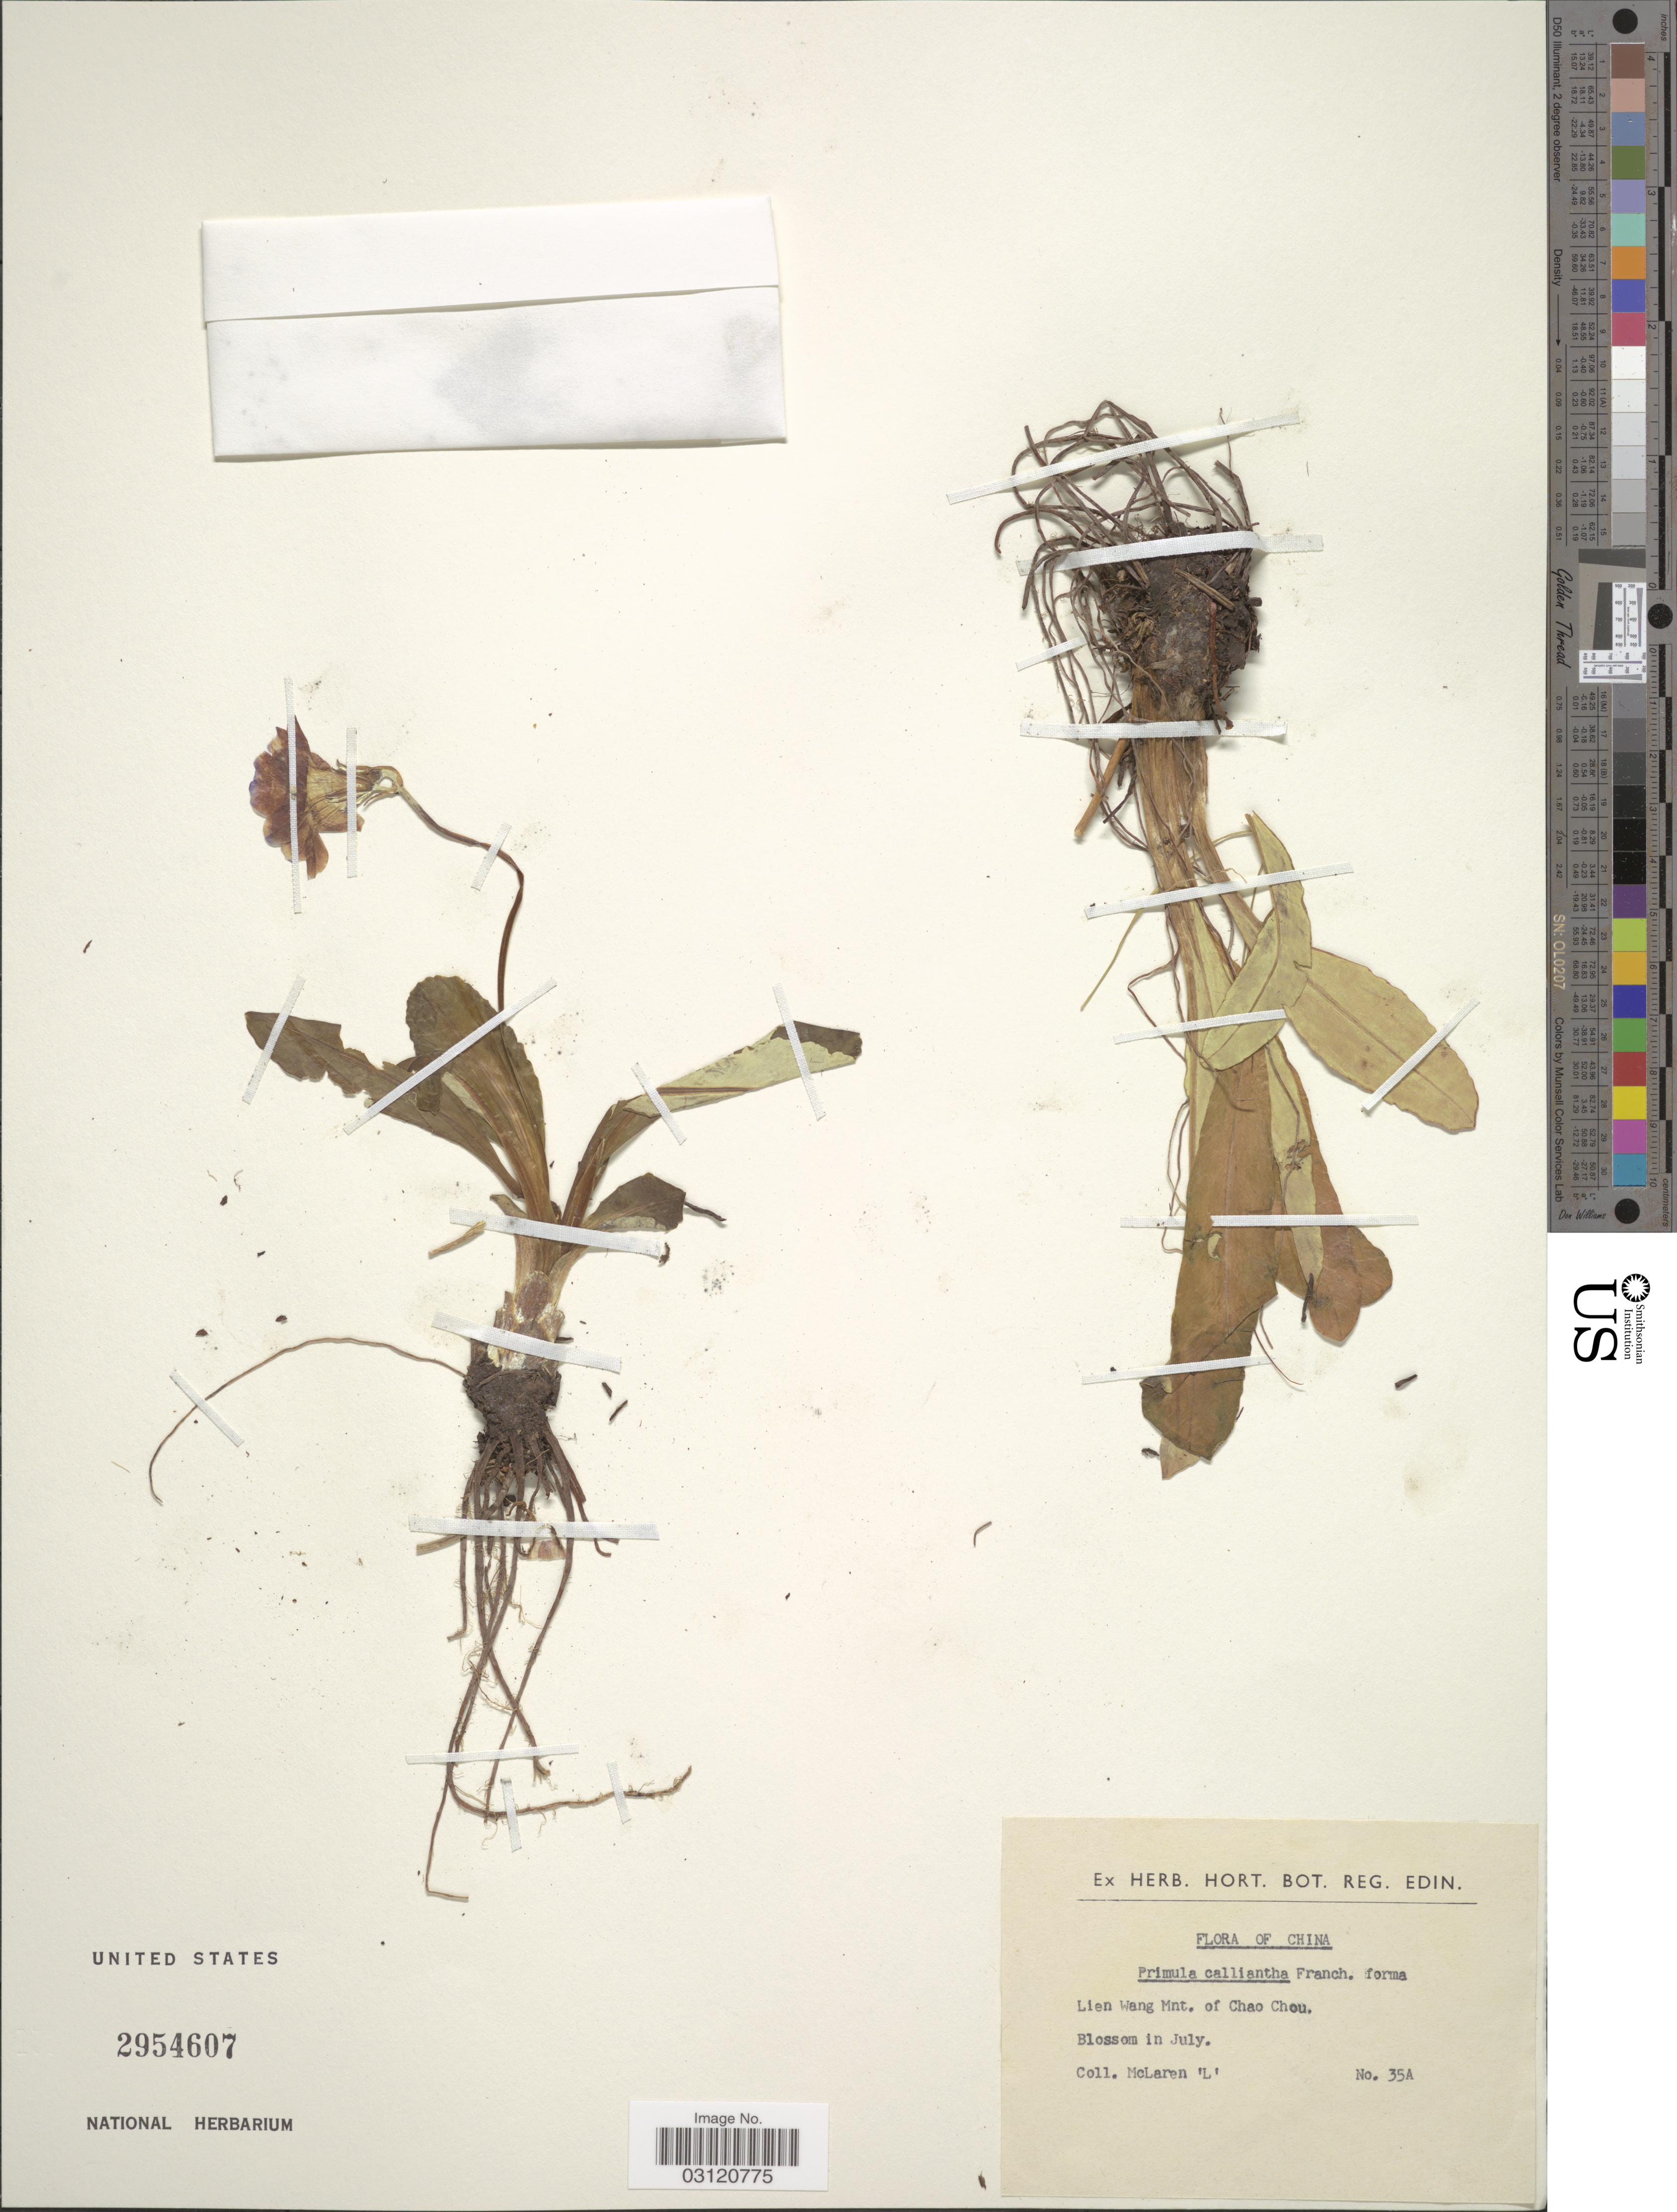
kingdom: Plantae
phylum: Tracheophyta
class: Magnoliopsida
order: Ericales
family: Primulaceae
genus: Primula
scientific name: Primula calliantha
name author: Franch.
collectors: McLaren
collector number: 35A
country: China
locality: Lien Wang Mnt. of Chao Chou.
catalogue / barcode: US 2954607